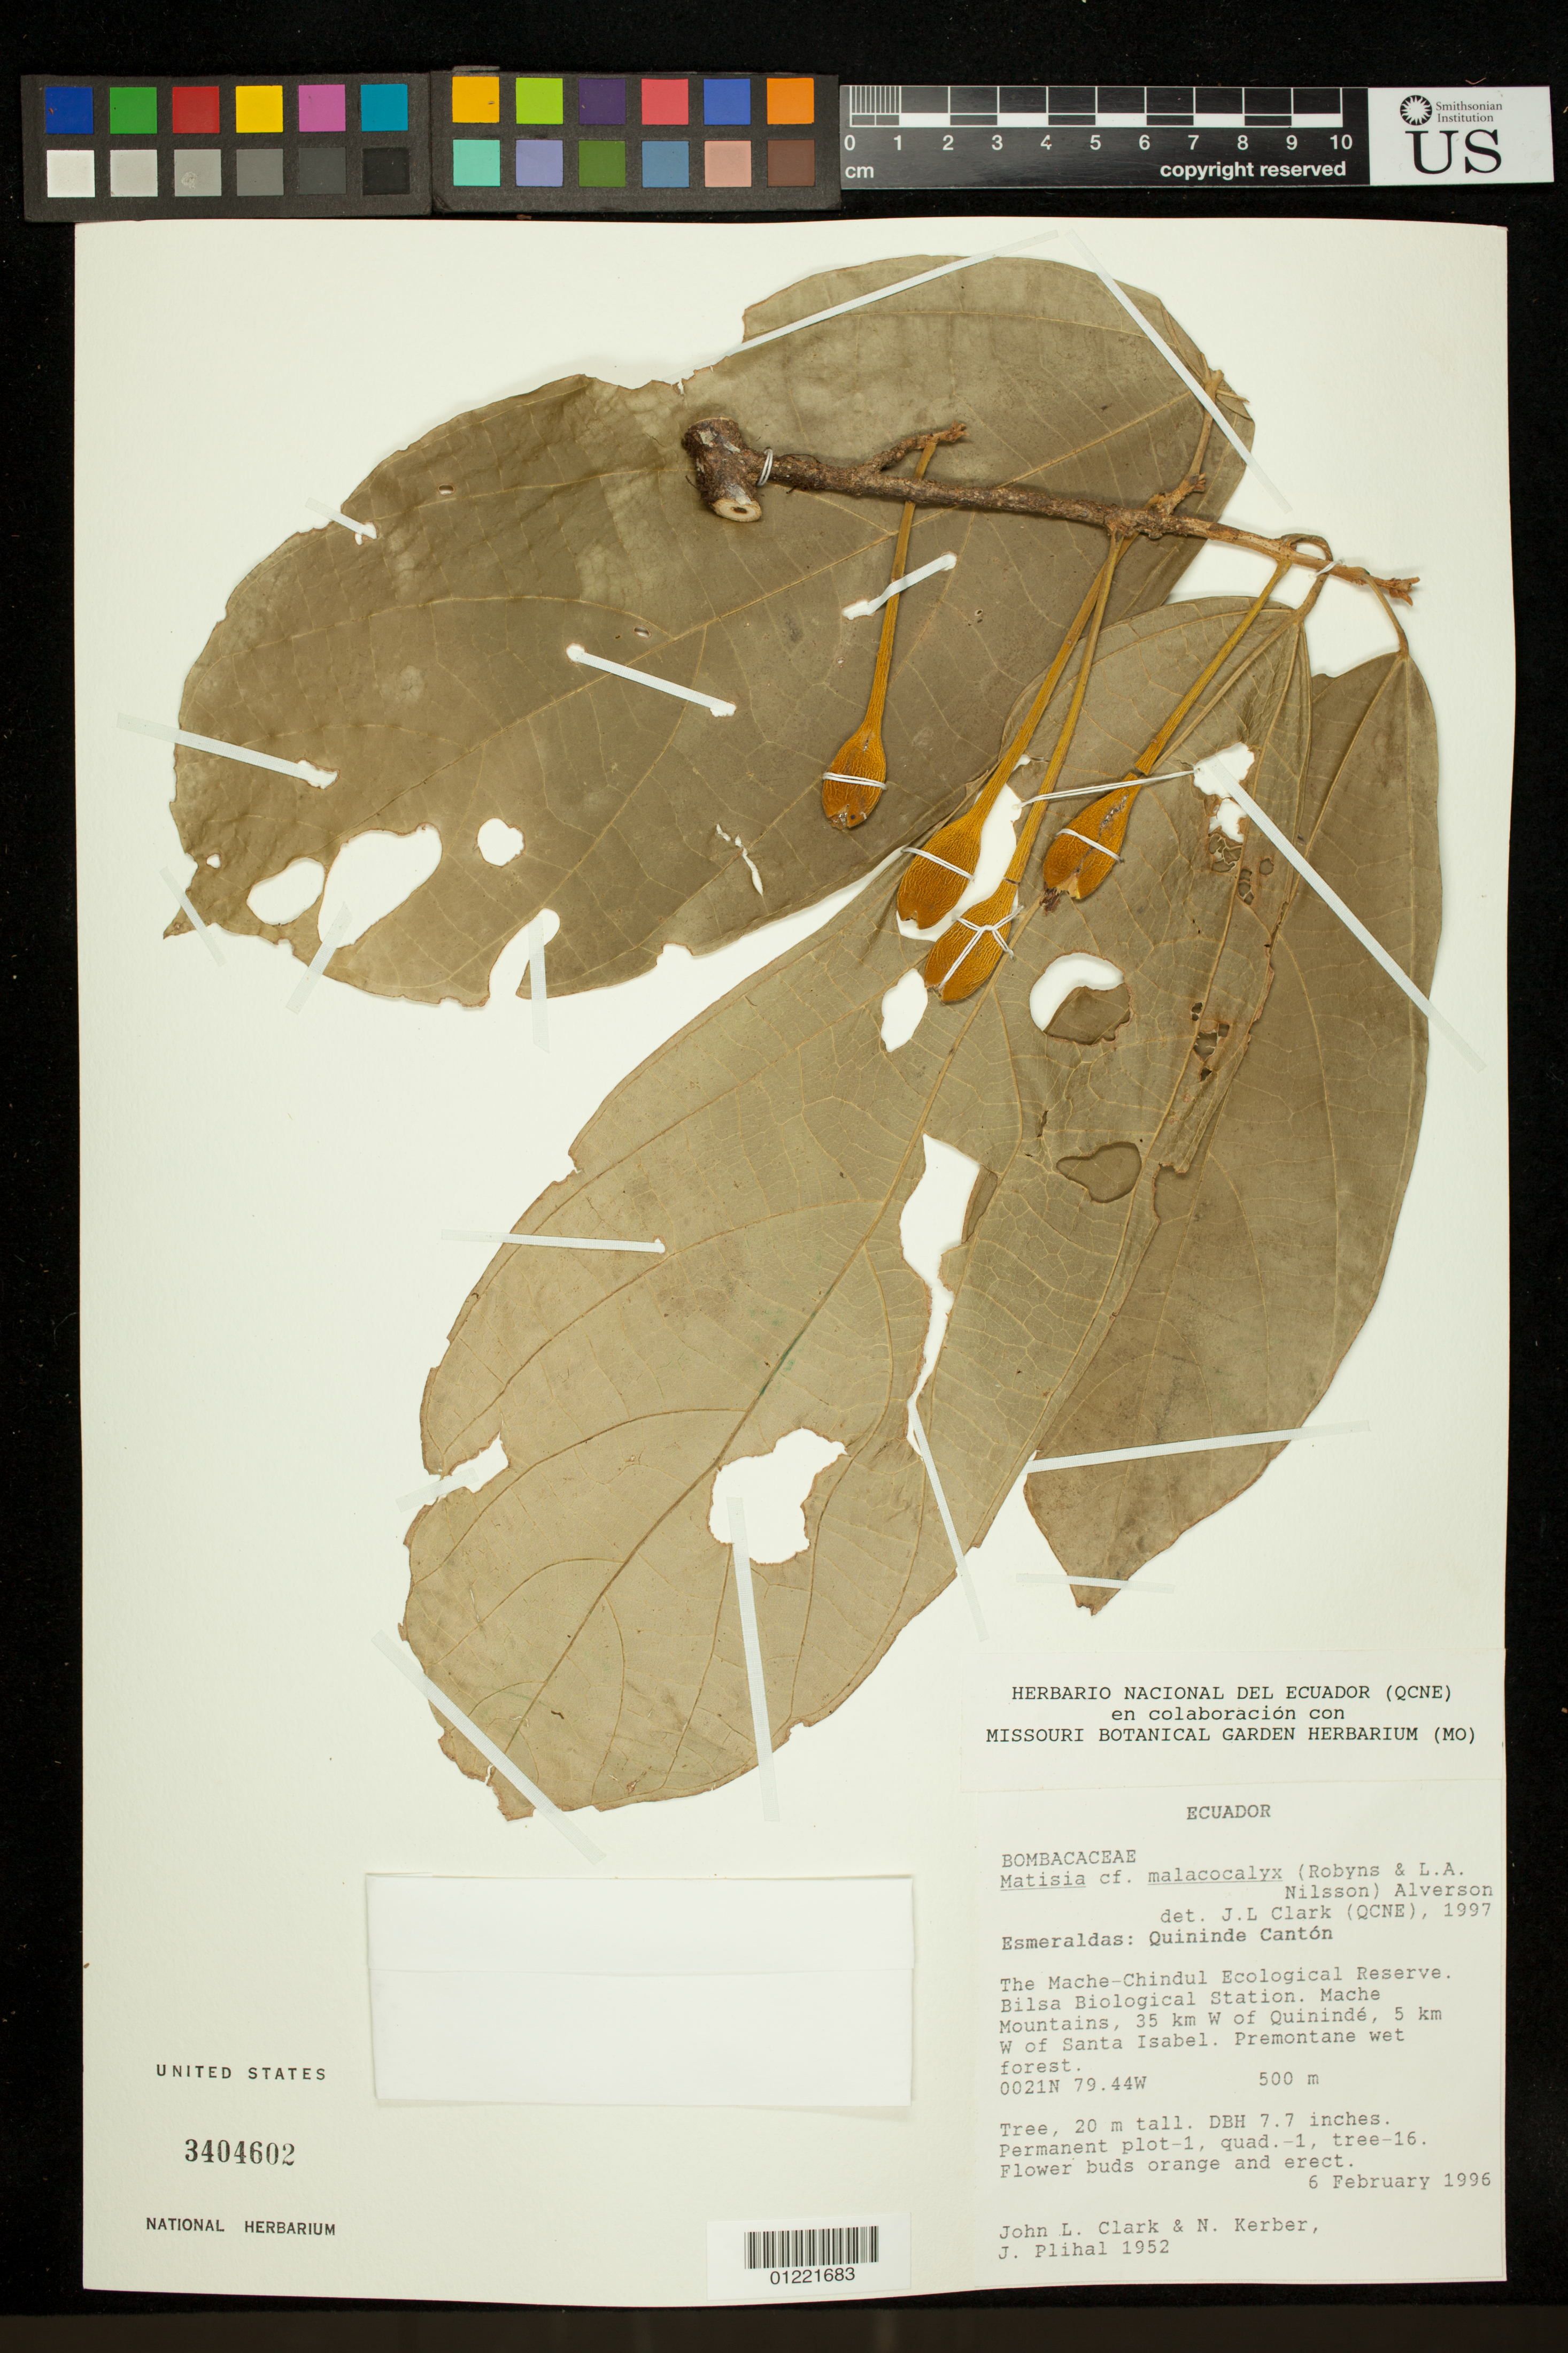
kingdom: Plantae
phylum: Tracheophyta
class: Magnoliopsida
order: Malvales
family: Malvaceae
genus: Matisia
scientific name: Matisia malacocalyx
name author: (A. Robyns & S. Nilsson) W.S. Alverson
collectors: J. L. Clark, N. Kerber & J. Plihal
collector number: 1952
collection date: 1996-02-06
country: Ecuador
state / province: Esmeraldas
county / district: Quinindé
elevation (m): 500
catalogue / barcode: US 3404602